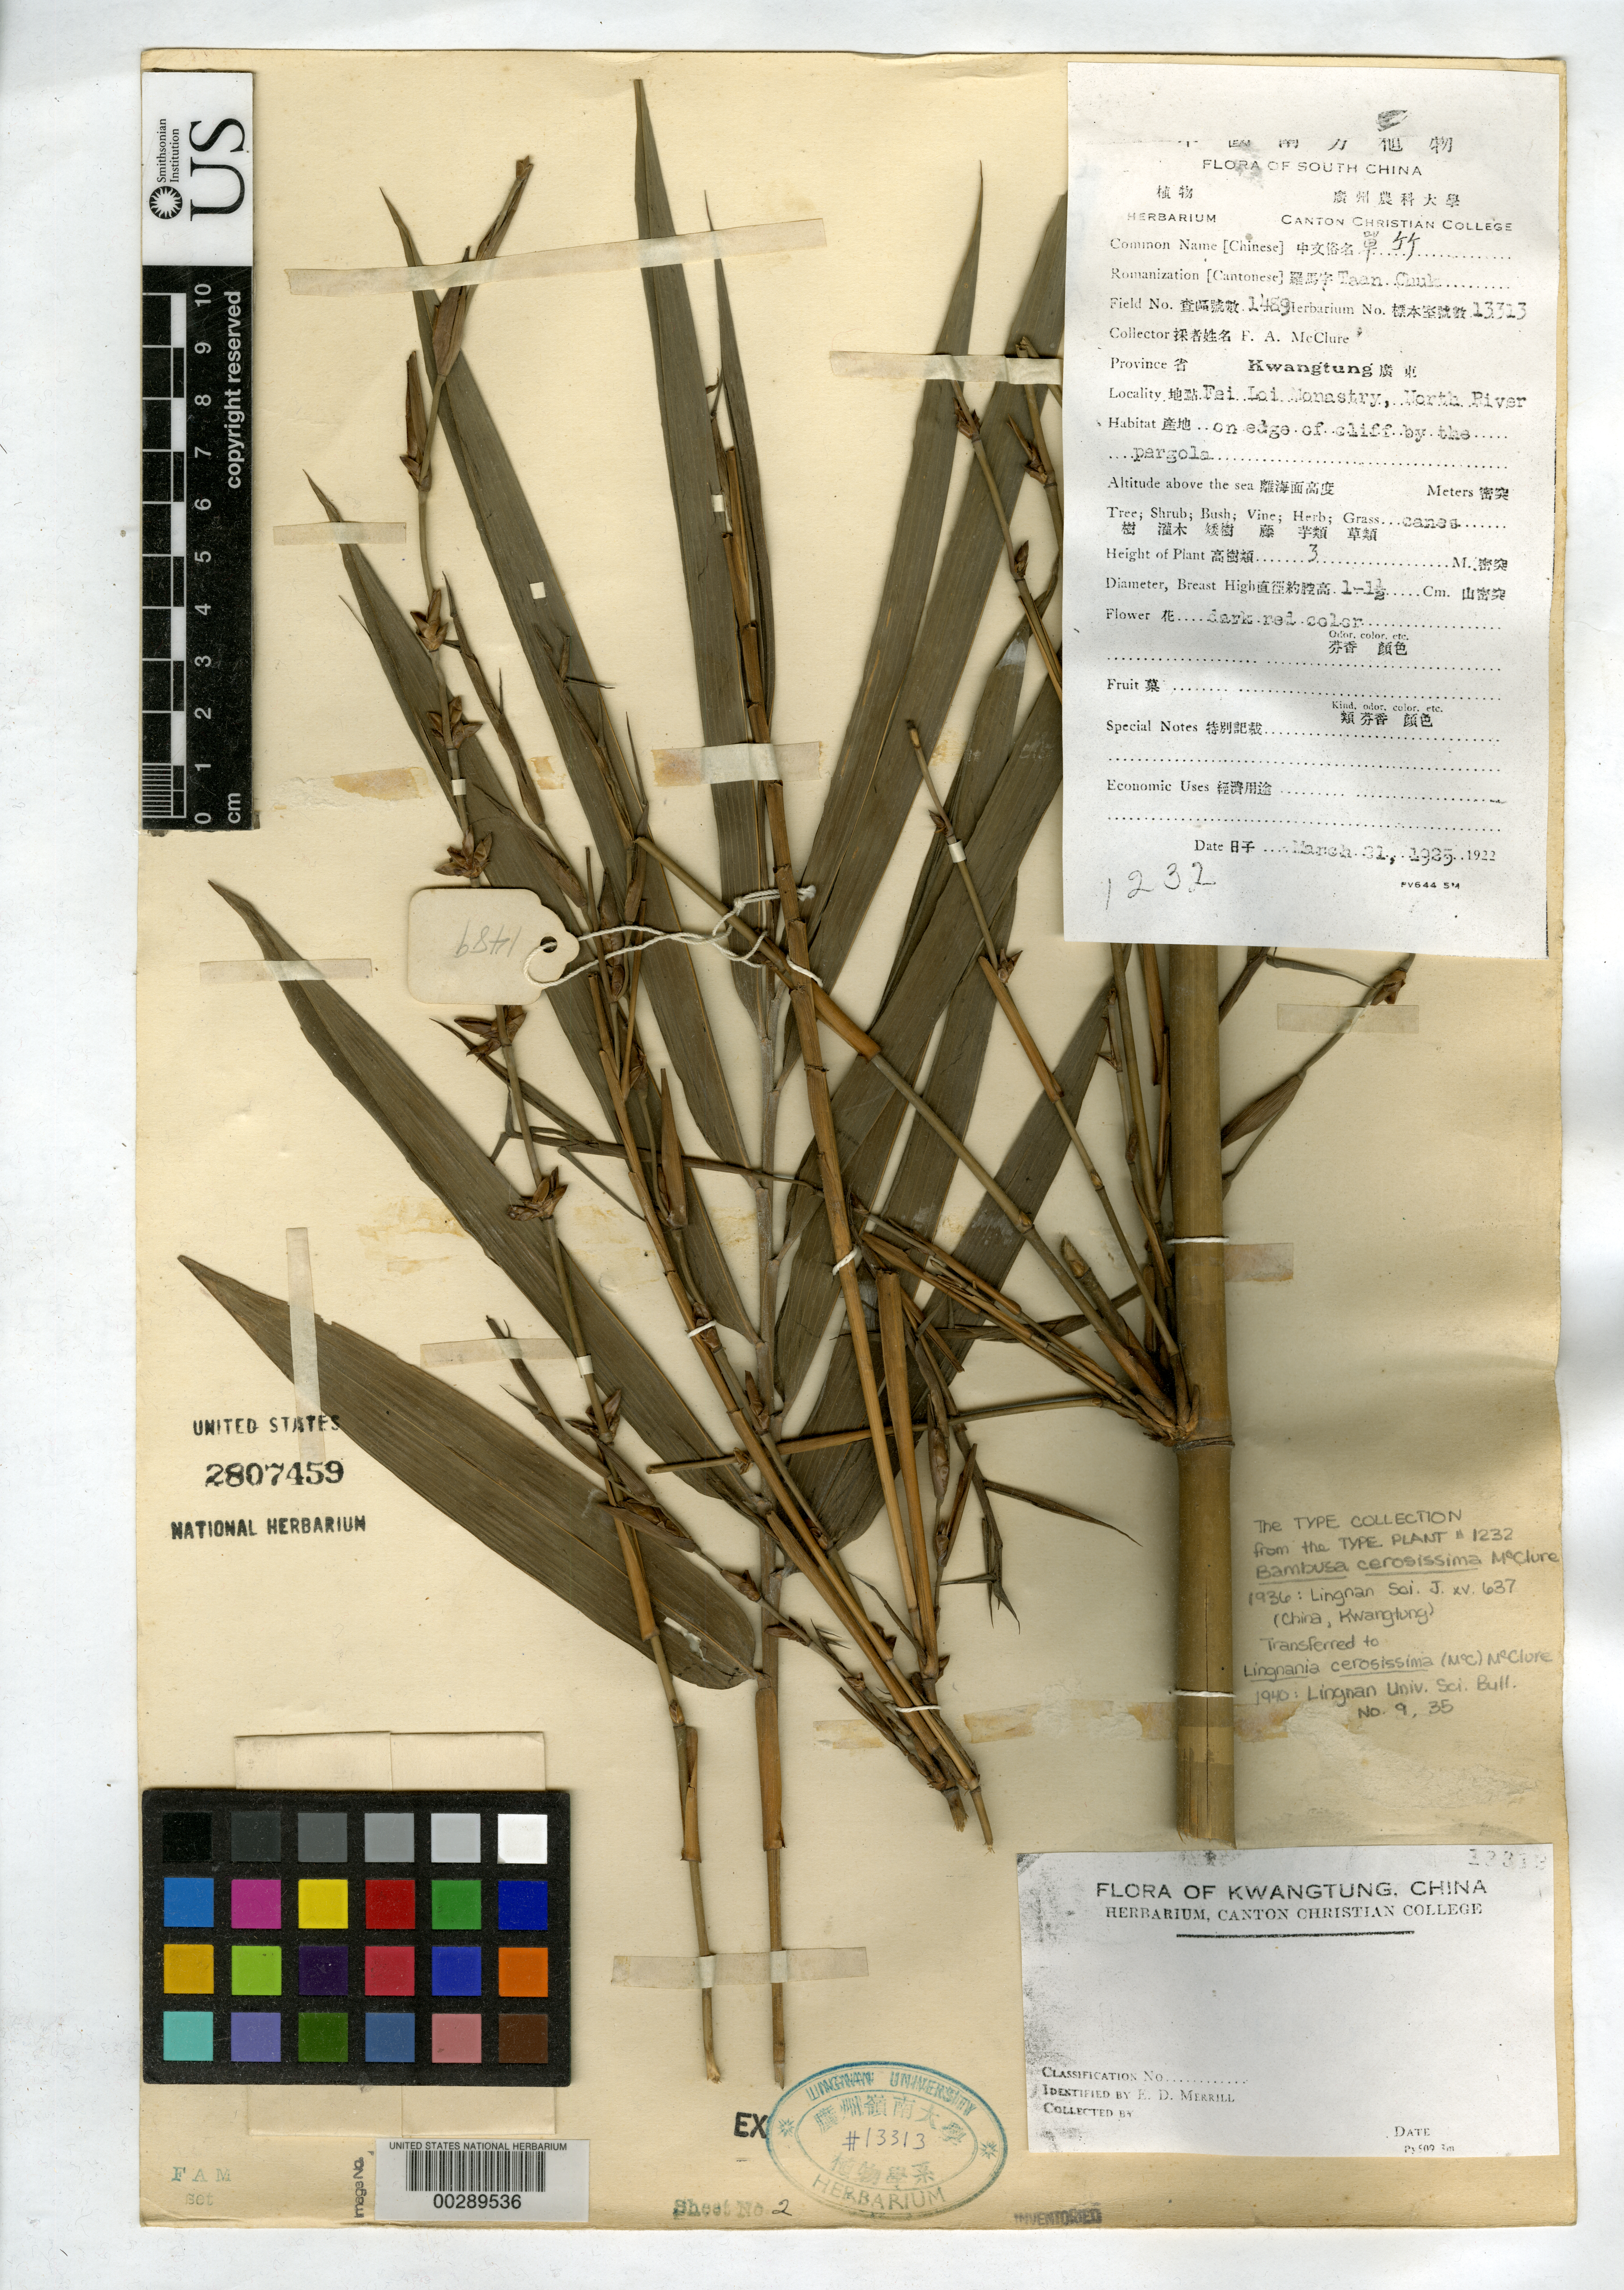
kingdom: Plantae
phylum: Tracheophyta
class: Liliopsida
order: Poales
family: Poaceae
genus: Bambusa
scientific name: Bambusa cerosissima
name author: McClure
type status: Isotype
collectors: F. A. McClure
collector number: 1489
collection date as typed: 21 Mar 1925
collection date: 1925-03-21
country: China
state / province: Guangdong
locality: North River, Fei-loi Monastery.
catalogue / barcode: US 2807459